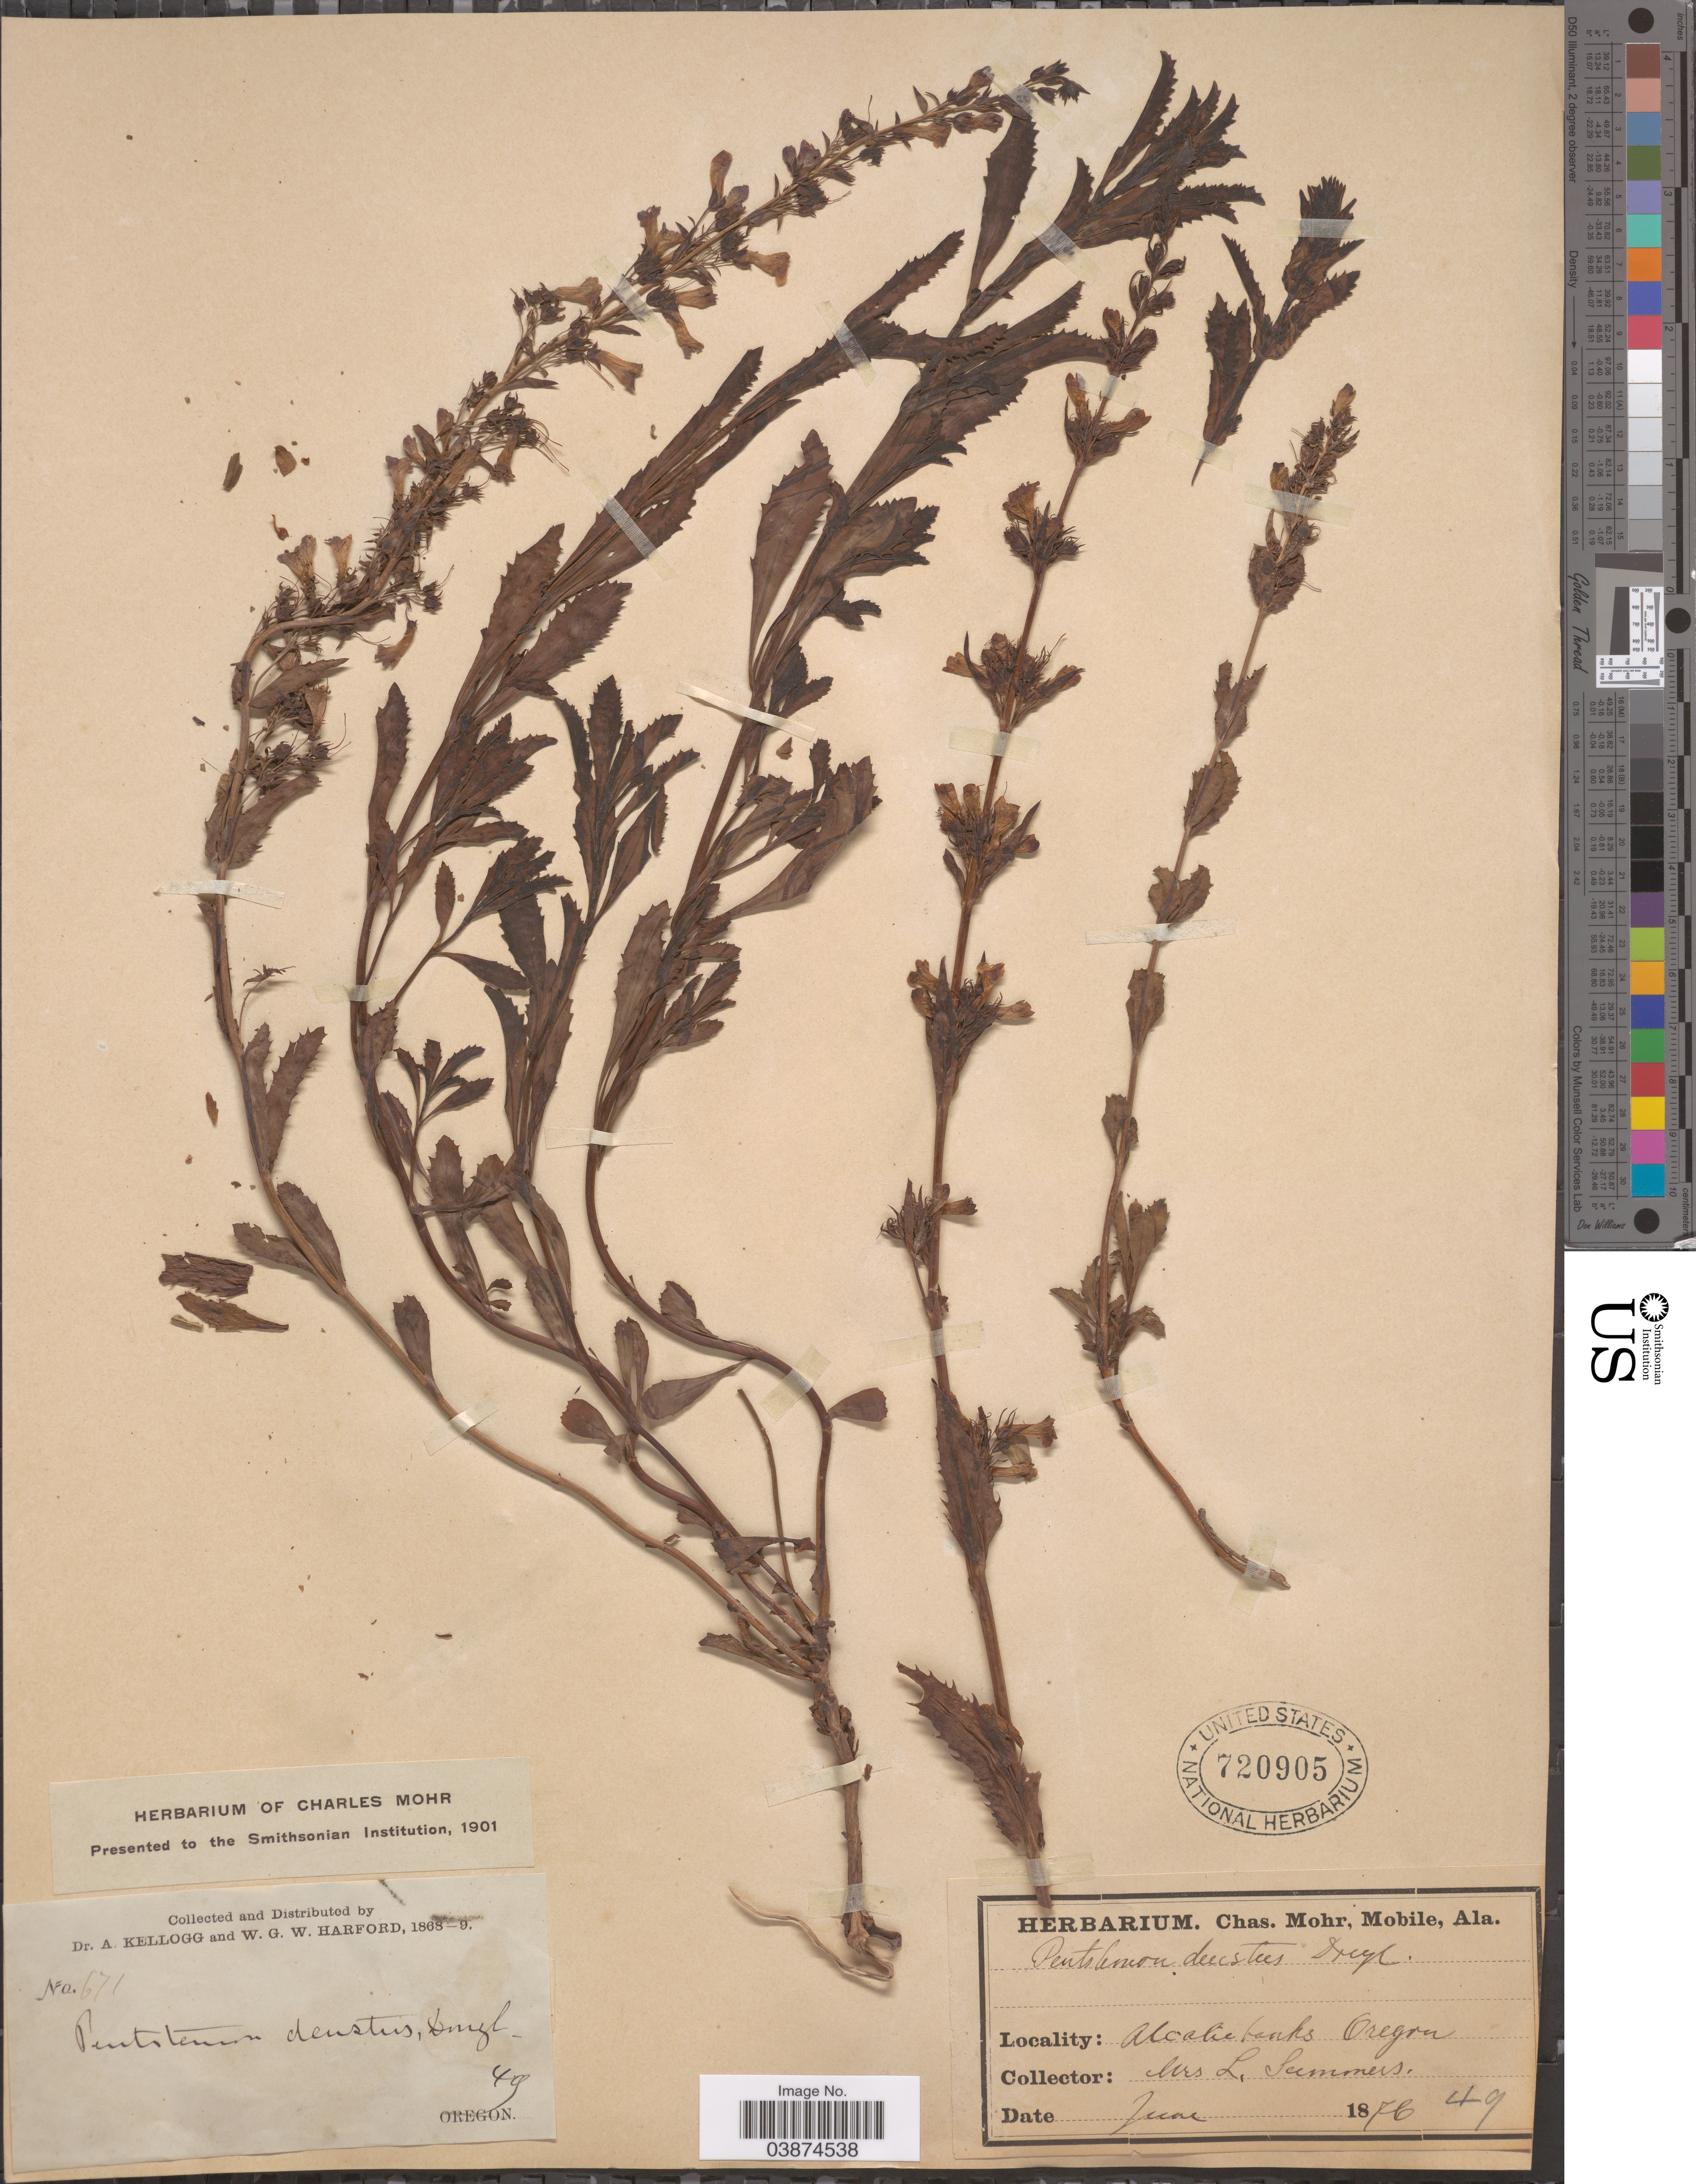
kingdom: Plantae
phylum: Tracheophyta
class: Magnoliopsida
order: Lamiales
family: Plantaginaceae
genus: Penstemon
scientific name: Penstemon deustus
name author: Douglas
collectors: L. Summers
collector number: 49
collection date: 1876-06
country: United States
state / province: Oregon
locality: Alcalie banks.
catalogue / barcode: US 720905